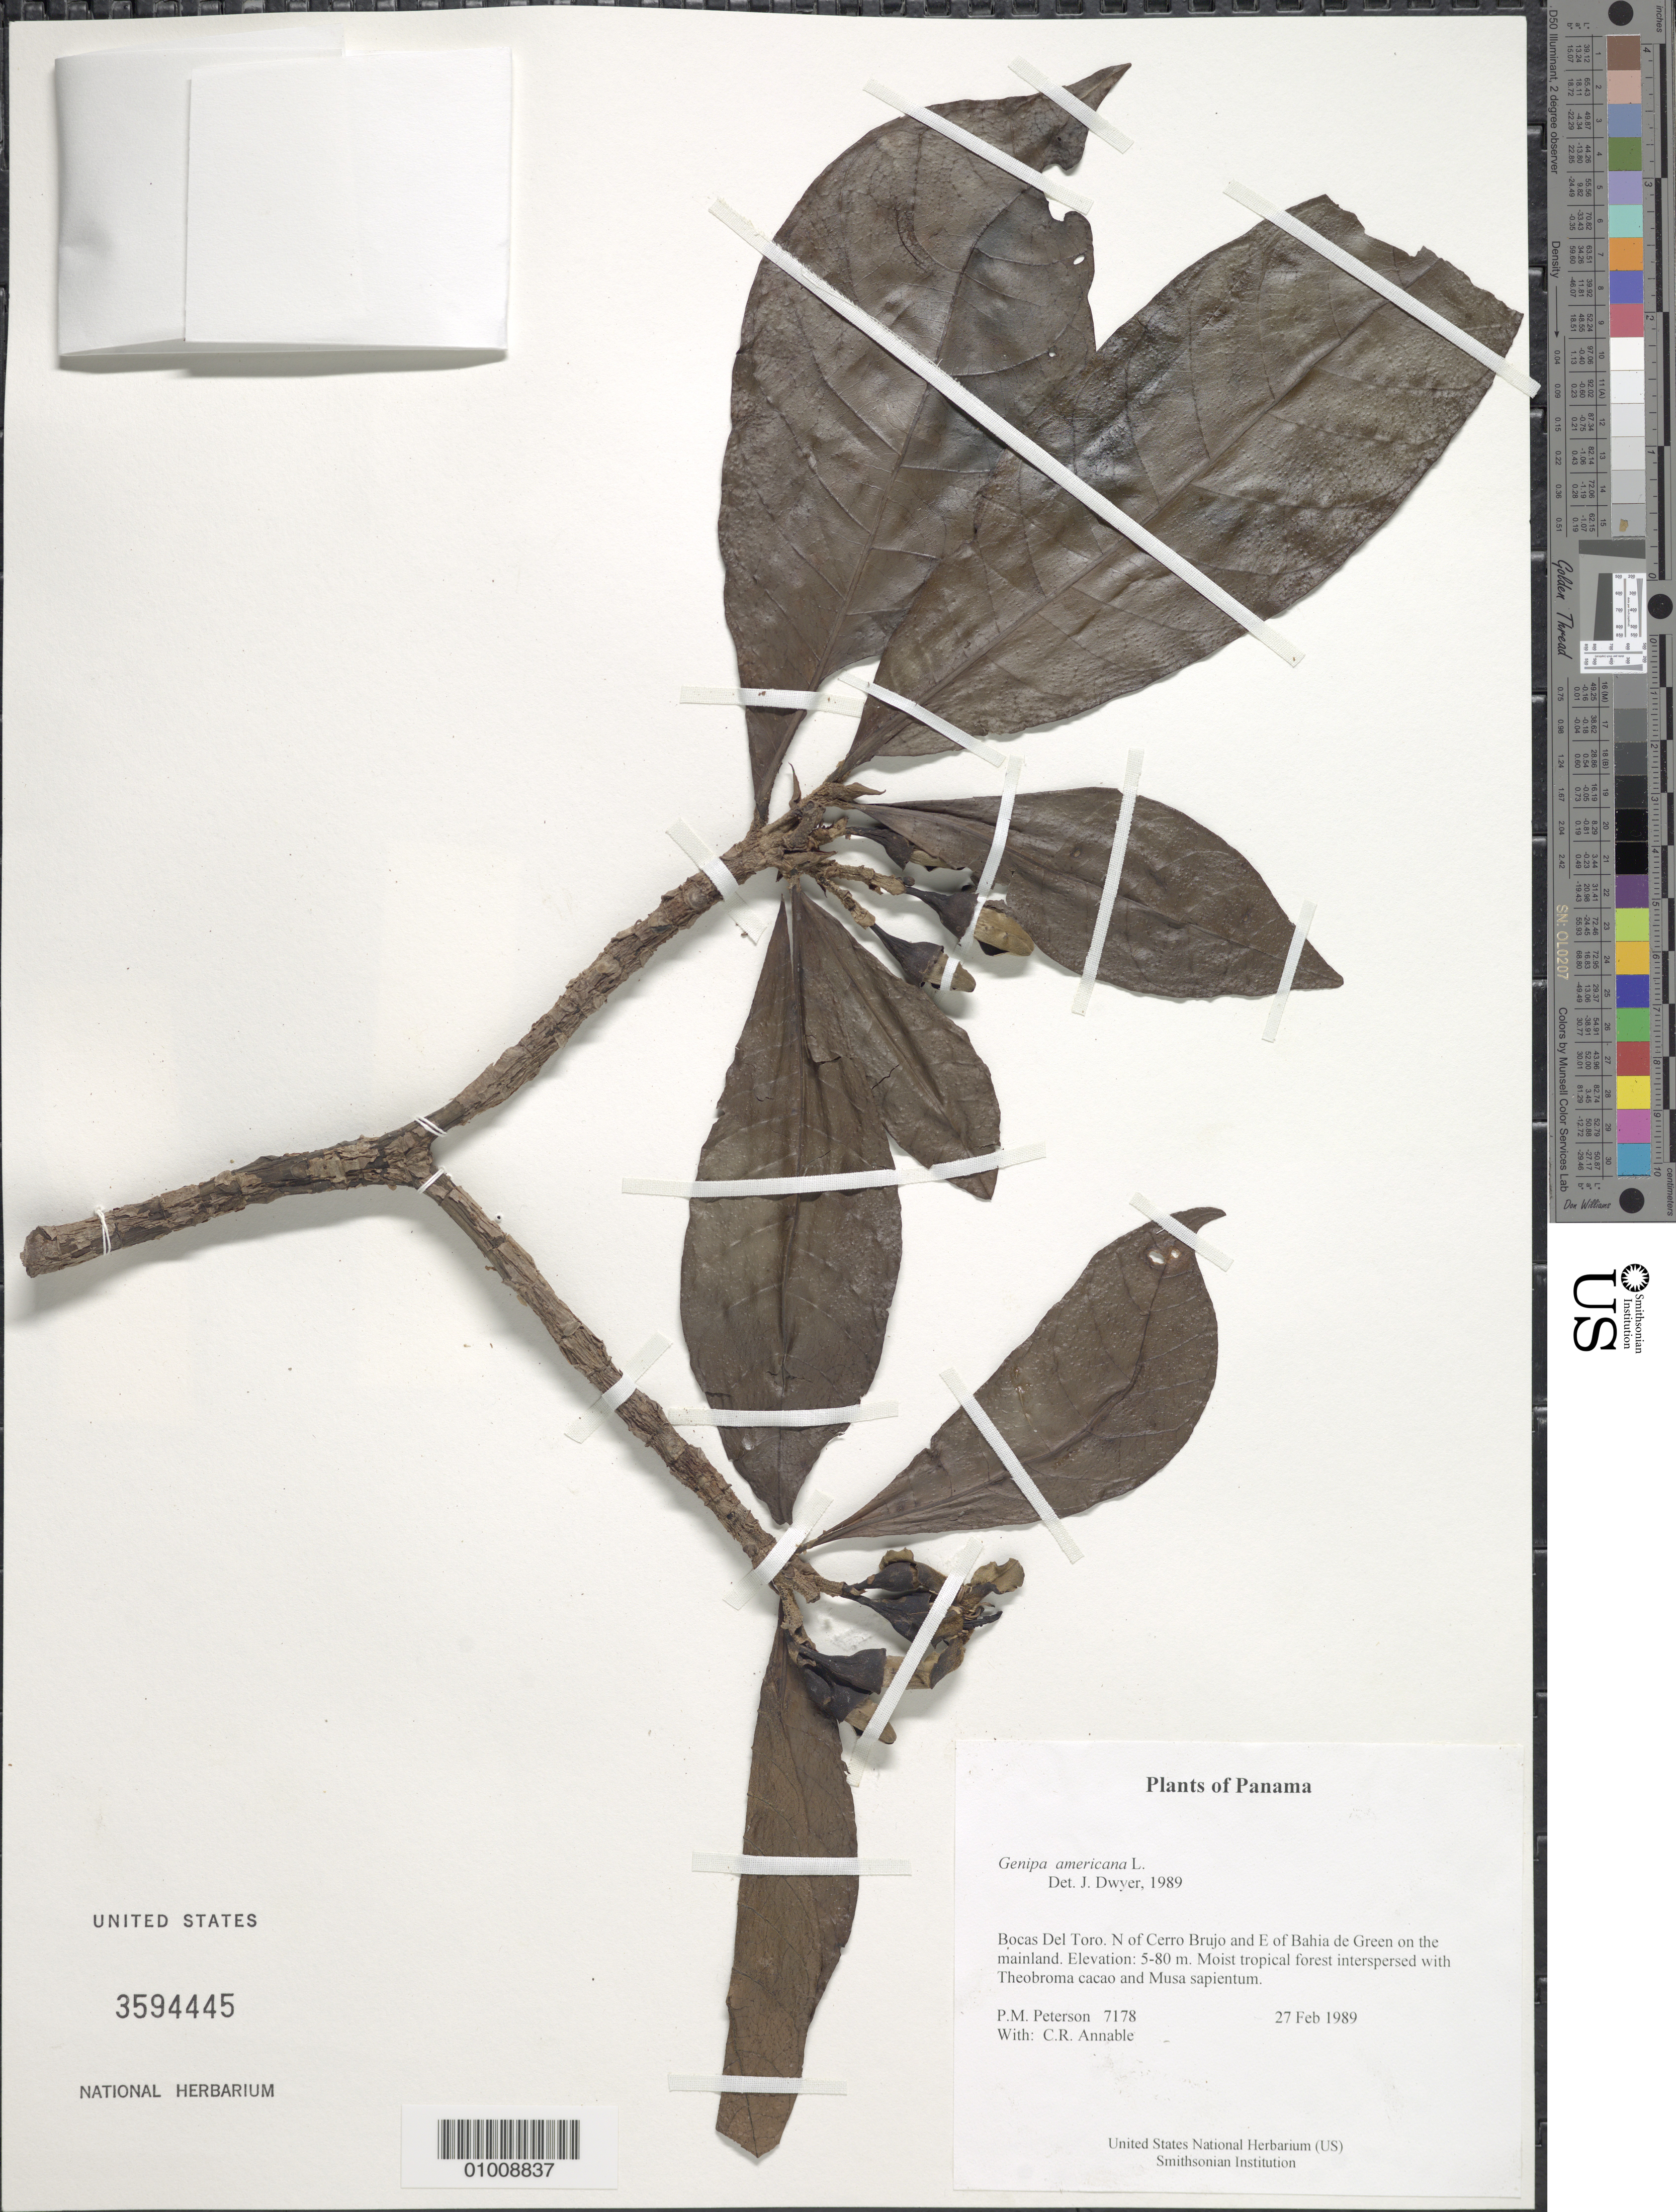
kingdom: Plantae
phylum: Tracheophyta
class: Magnoliopsida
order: Gentianales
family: Rubiaceae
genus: Genipa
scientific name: Genipa americana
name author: L.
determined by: Dwyer, J.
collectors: P. M. Peterson & C. R. Annable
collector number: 07178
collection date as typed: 27 Feb 1989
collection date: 1989-02-27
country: Panama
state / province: Bocas del Toro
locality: N of Cerro Brujo and E of Bahia de Green on the mainland.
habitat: Moist tropical forest interspersed with Theobroma cacao and Musa sapientum.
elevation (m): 5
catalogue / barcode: US 3594445